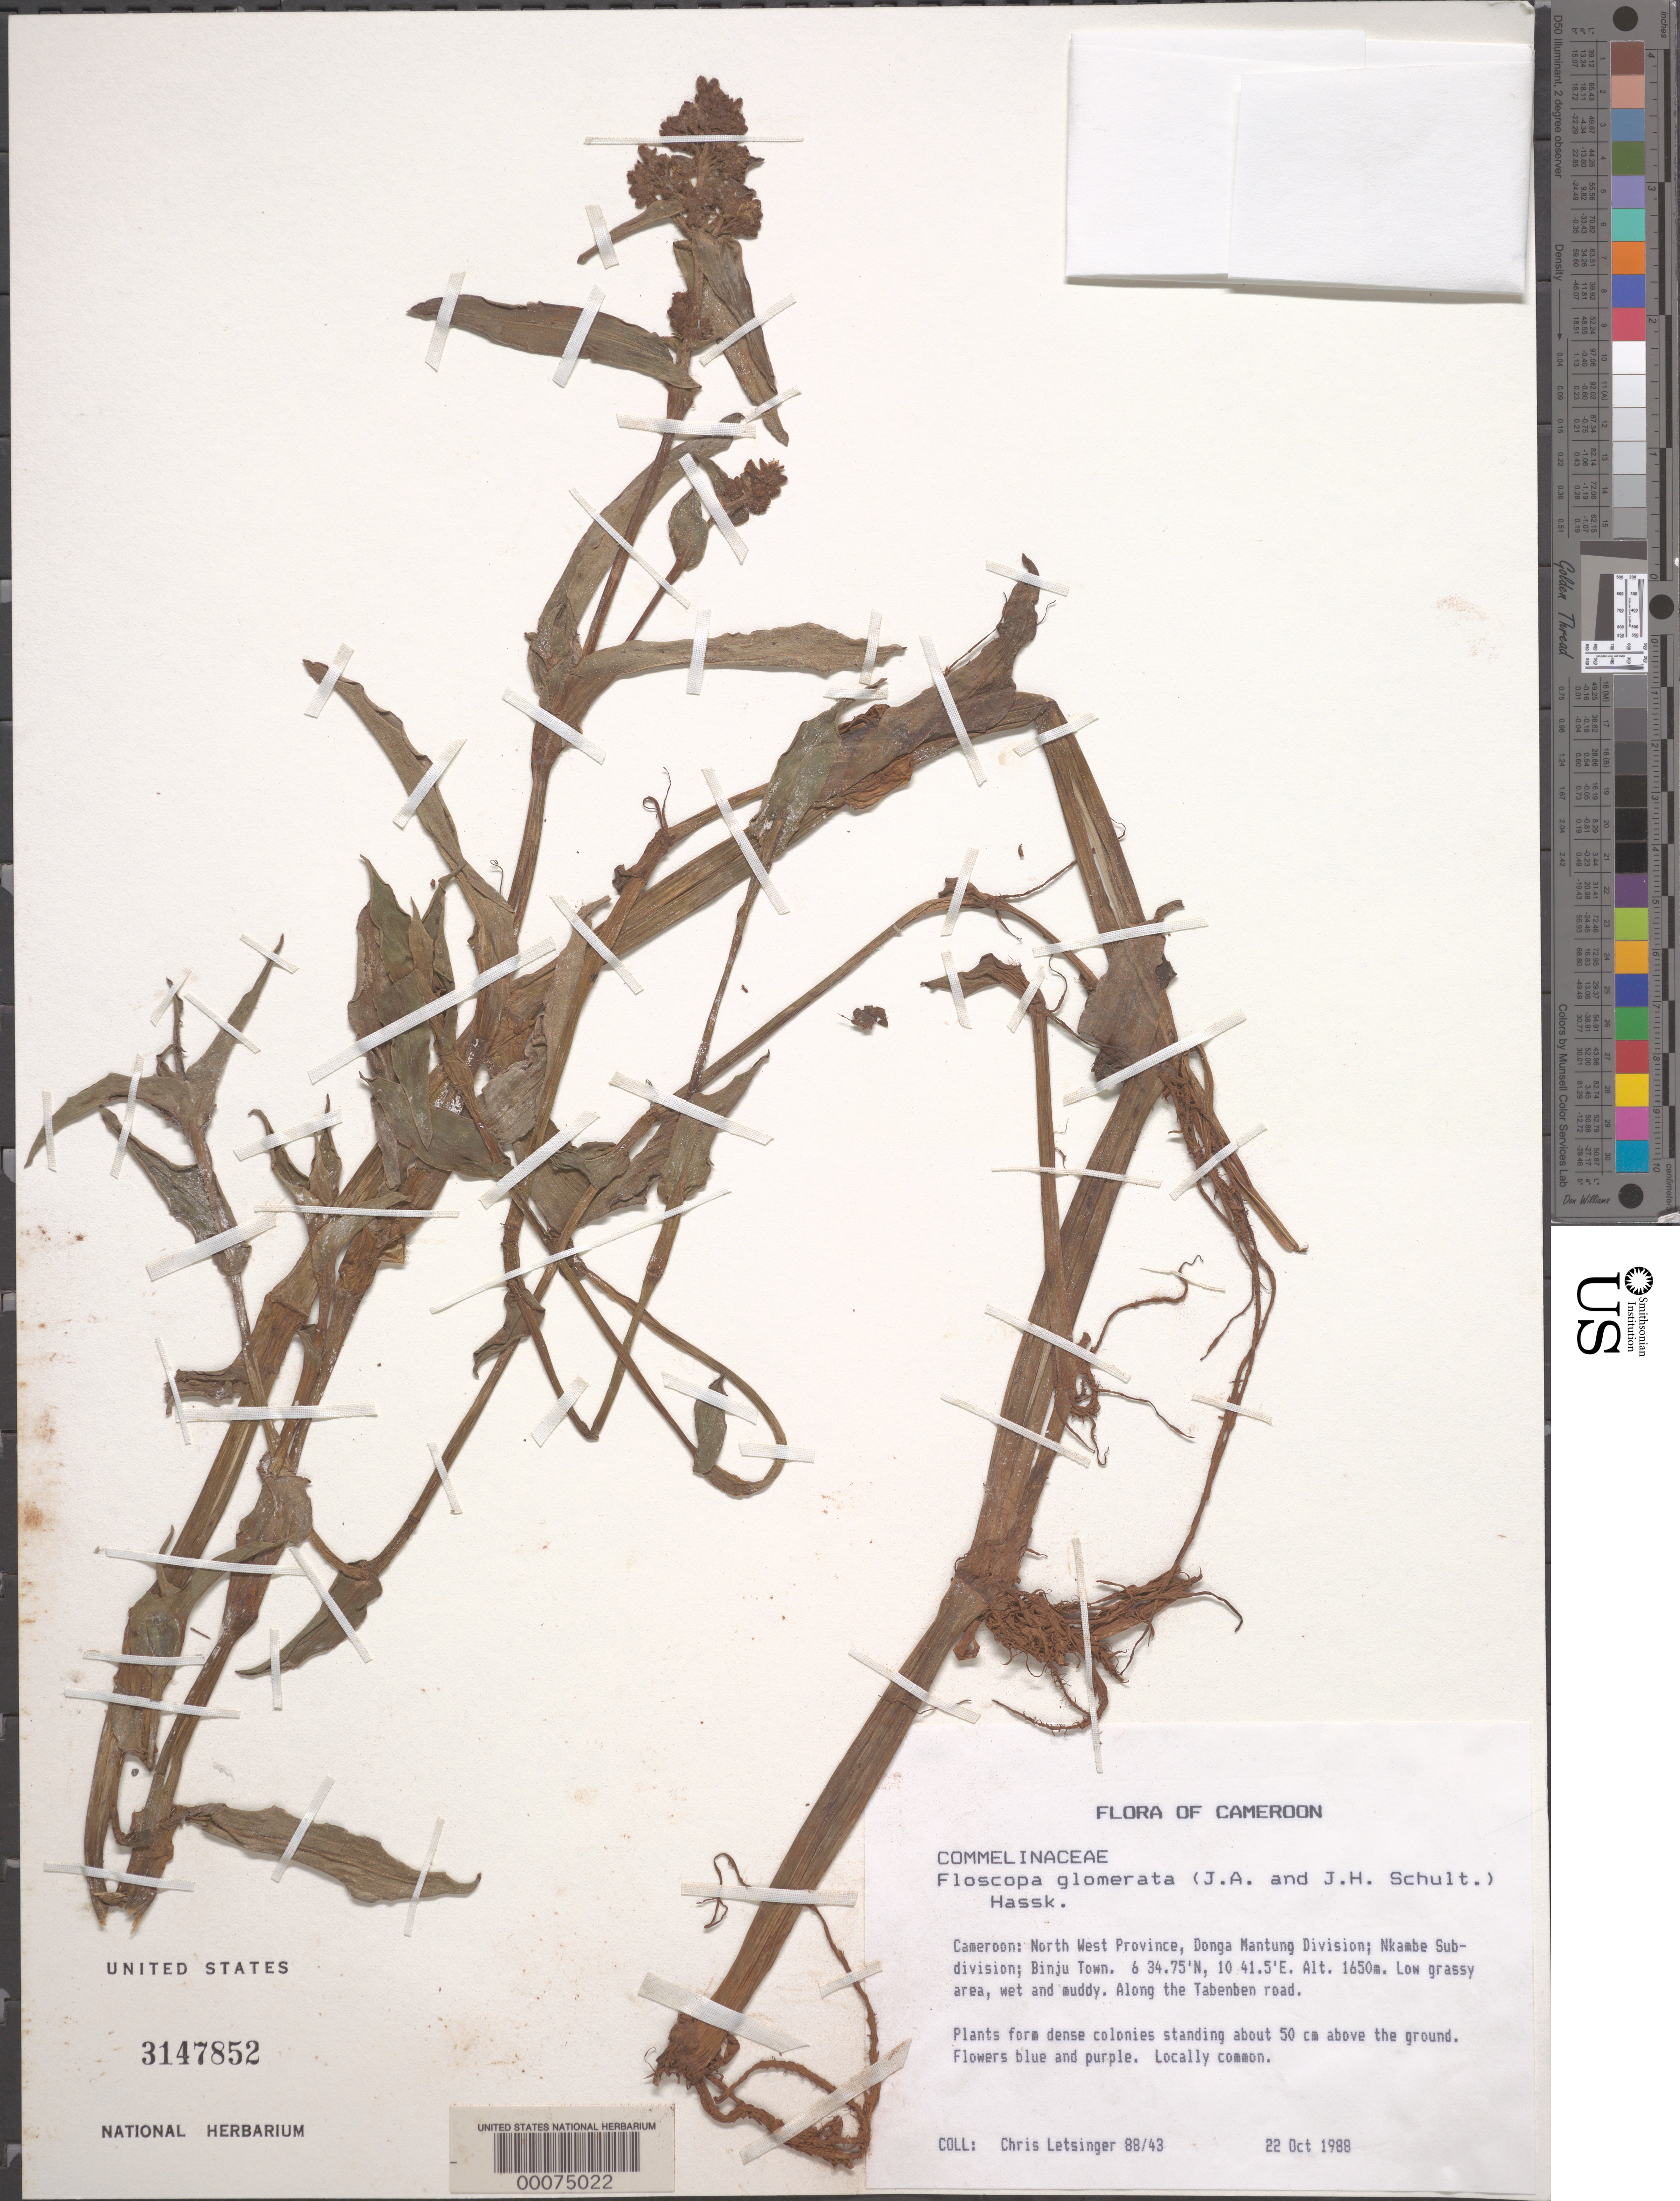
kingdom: Plantae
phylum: Tracheophyta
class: Liliopsida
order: Commelinales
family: Commelinaceae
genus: Floscopa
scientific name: Floscopa glomerata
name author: (Willd. ex Schult. & Schult. f.) Hassk.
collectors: C. Letsinger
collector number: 88/43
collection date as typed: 22 Oct 1988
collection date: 1988-10-22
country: Cameroon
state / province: Nord-ouest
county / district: Donga-mantung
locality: Nkambe subdivision, binju town, along tabenben road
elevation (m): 1650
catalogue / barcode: US 3147852